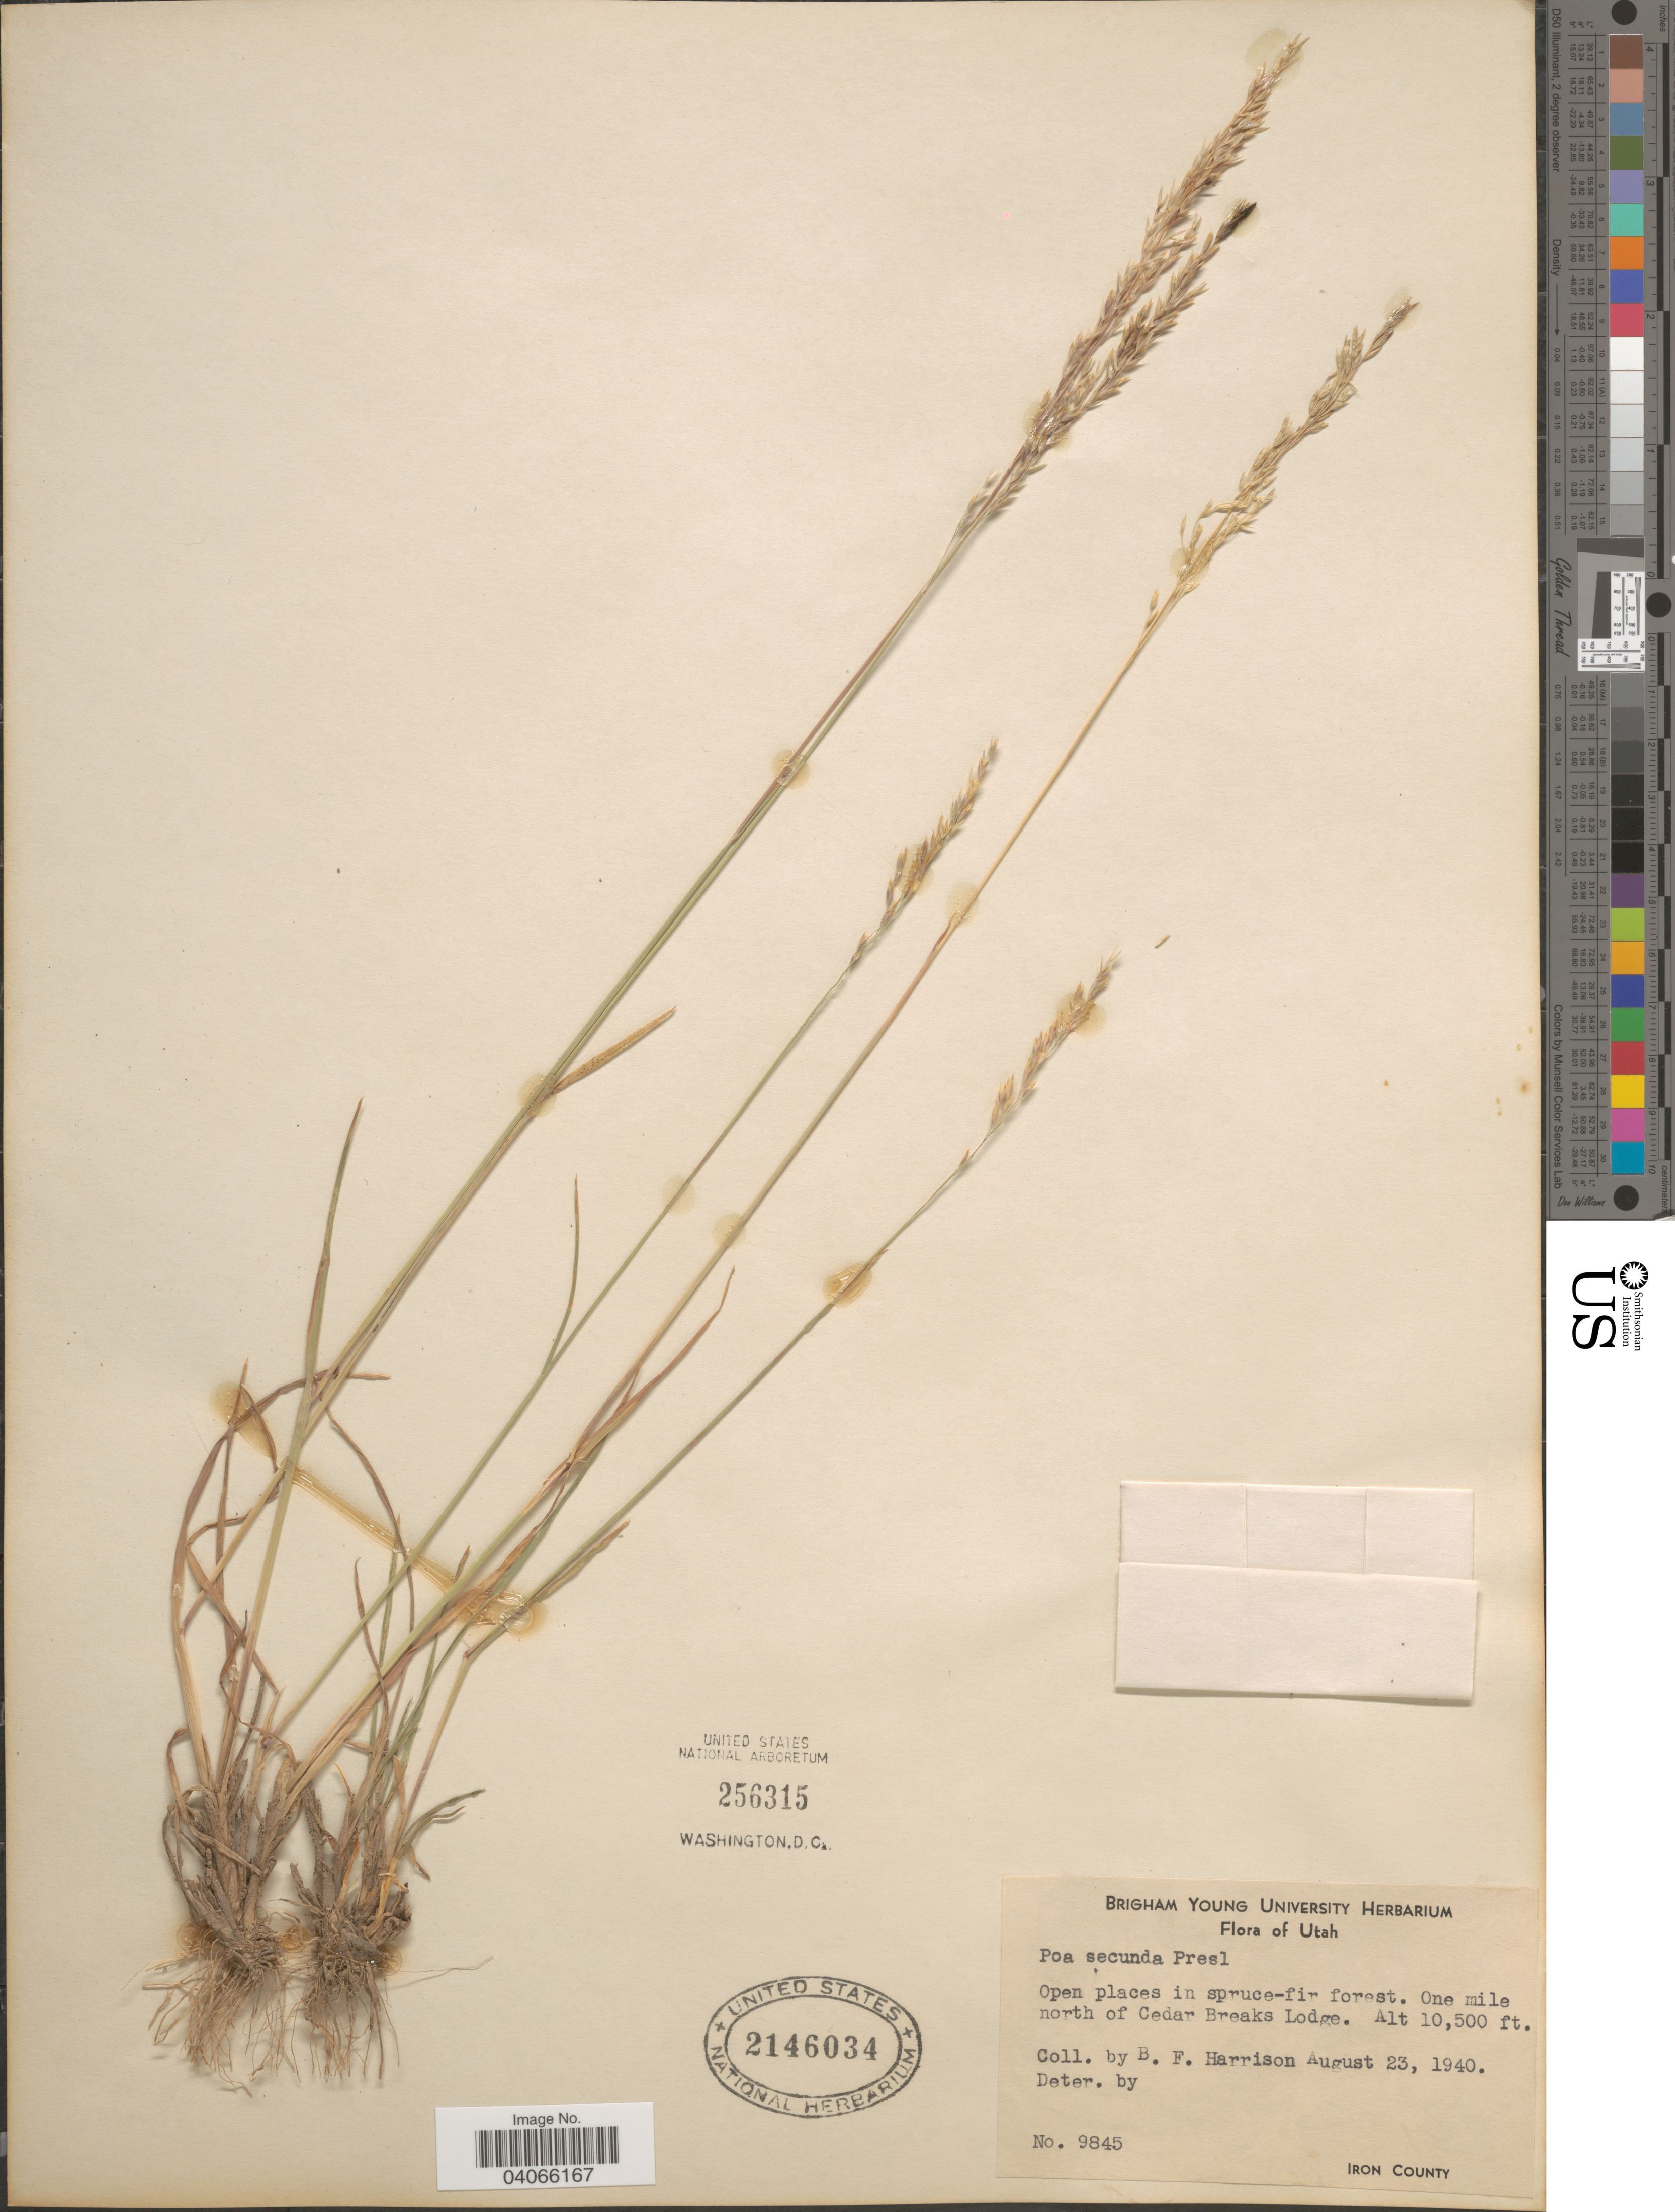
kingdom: Plantae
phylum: Tracheophyta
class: Liliopsida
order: Poales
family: Poaceae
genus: Poa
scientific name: Poa secunda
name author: J. Presl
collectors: B. F. Harrison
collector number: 9845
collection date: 1940-08-23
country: United States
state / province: Utah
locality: Open places in spruce-fir forest. One mile north of Cedar Breaks Lodge. Iron County.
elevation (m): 3200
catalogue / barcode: US 2146034